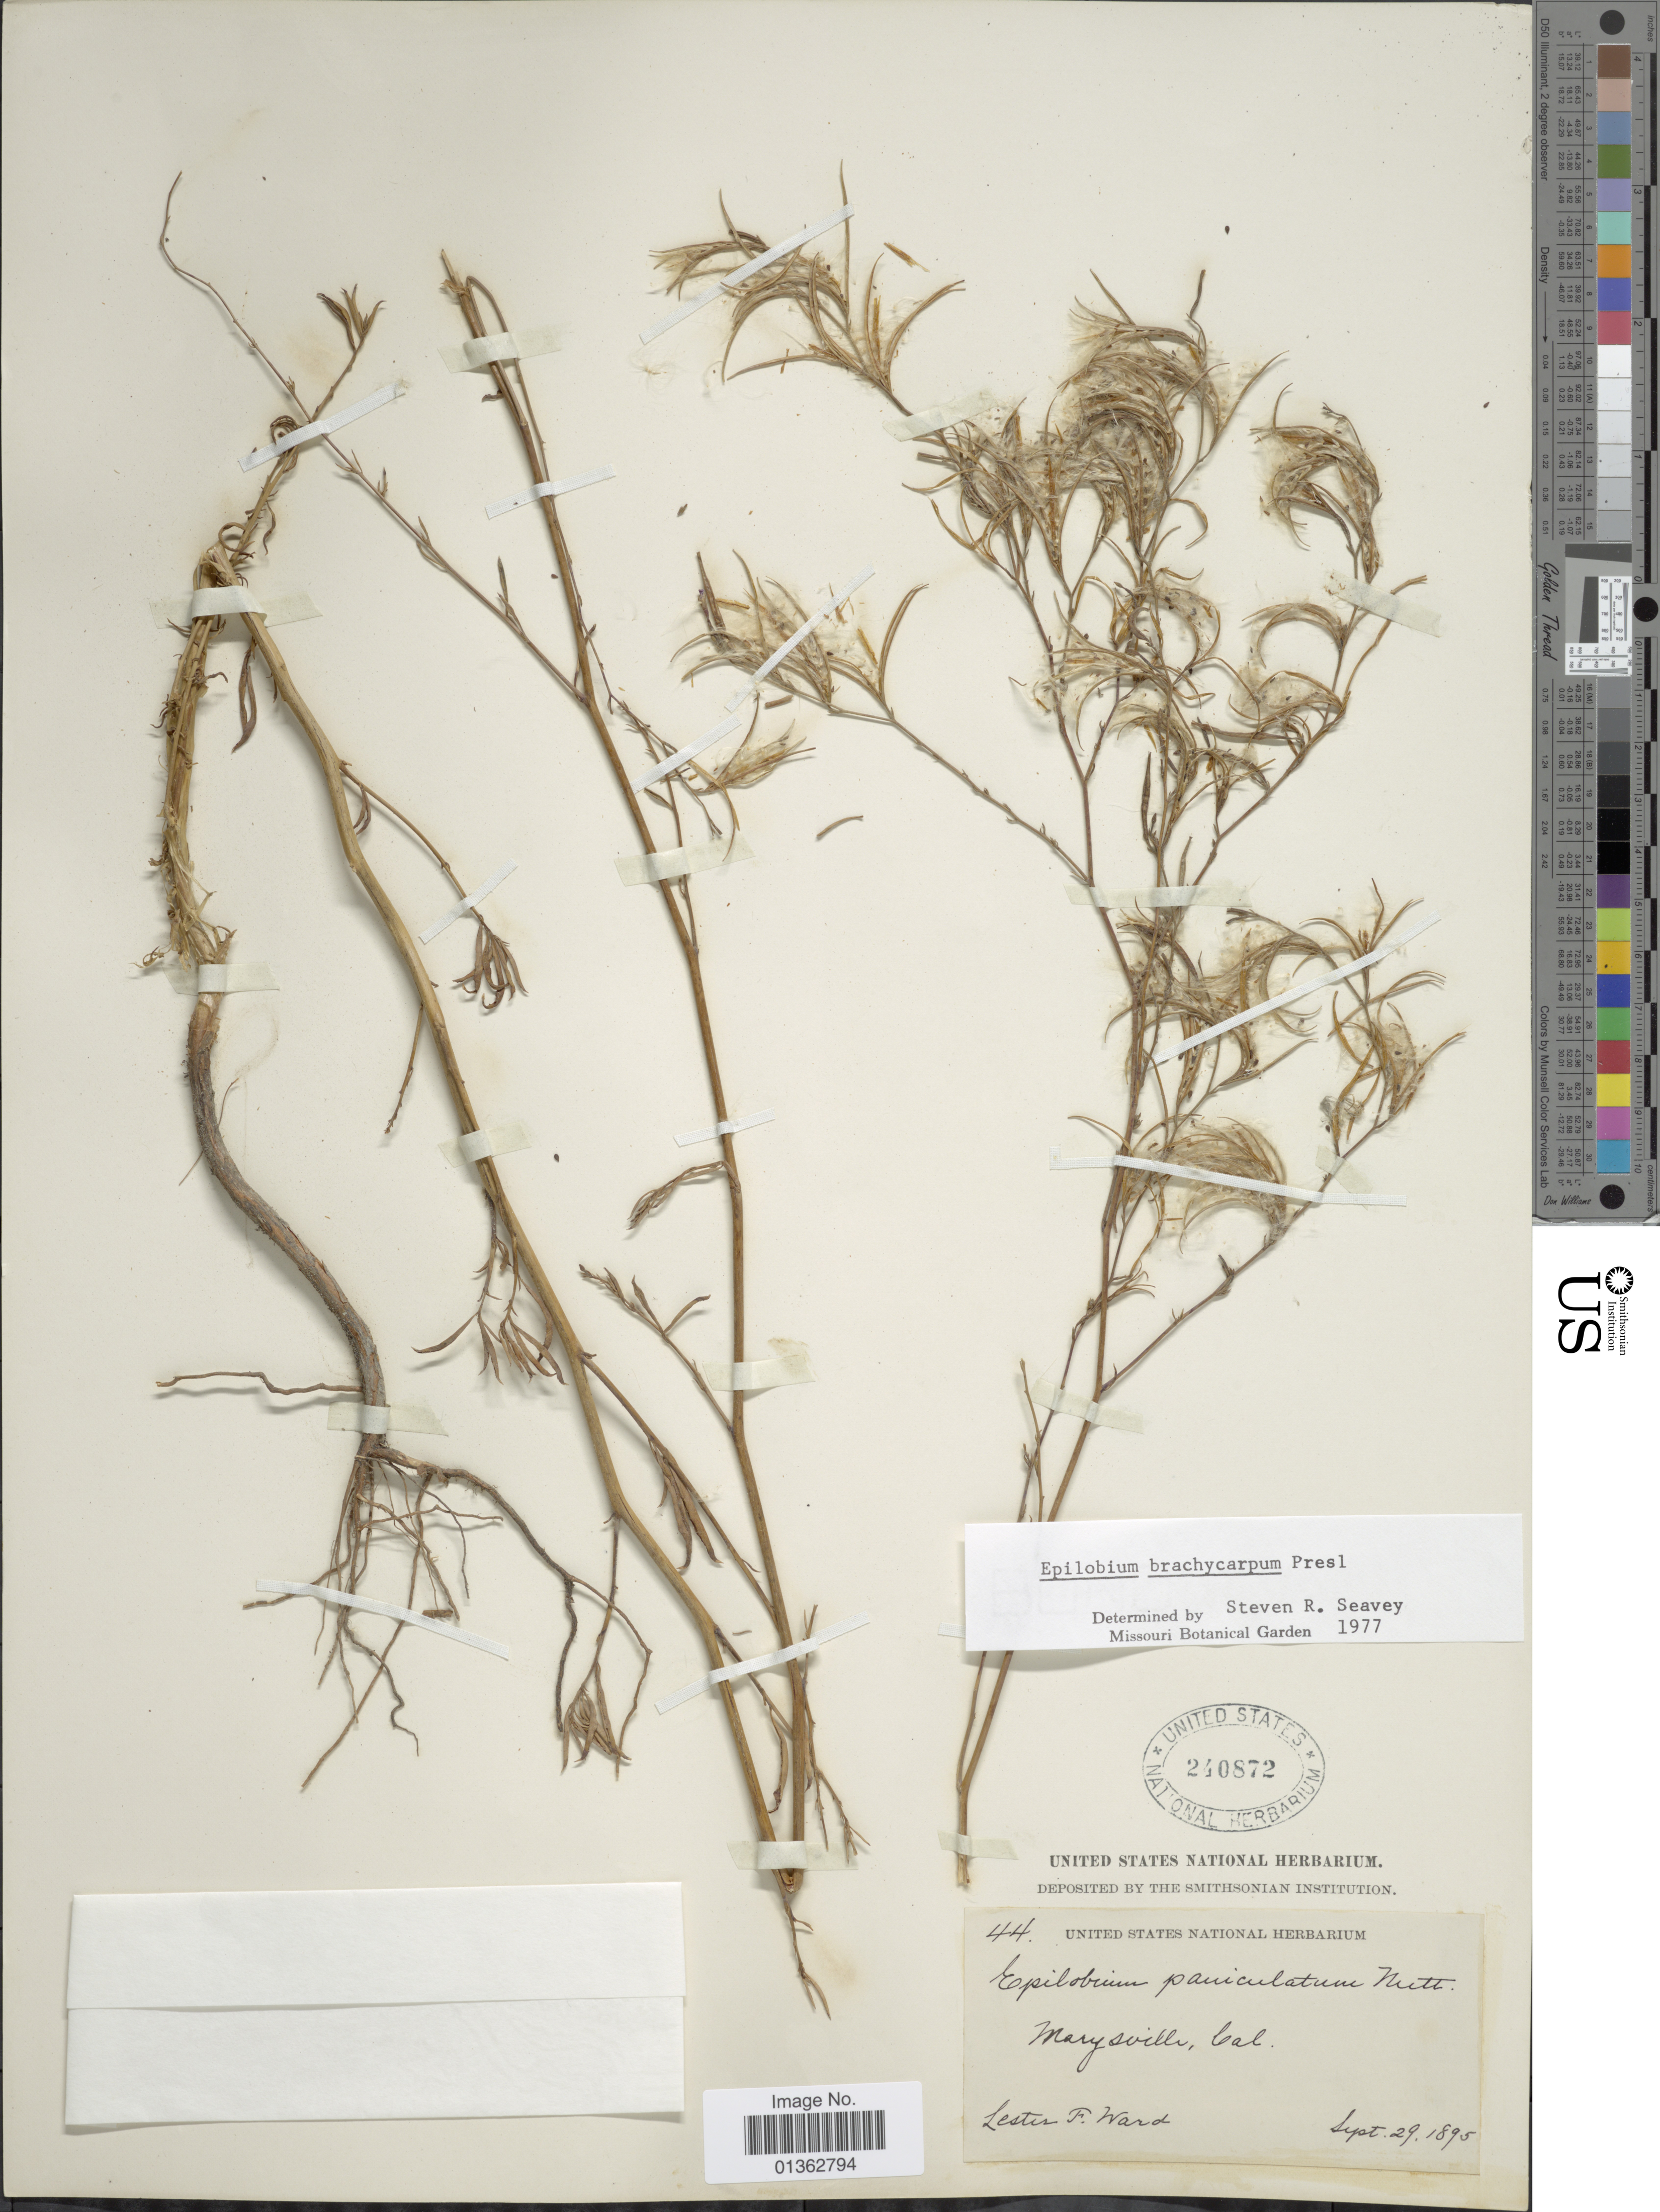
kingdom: Plantae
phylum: Tracheophyta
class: Magnoliopsida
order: Myrtales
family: Onagraceae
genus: Epilobium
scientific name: Epilobium brachycarpum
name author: C. Presl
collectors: L. F. Ward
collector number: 44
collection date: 1895-09-29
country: United States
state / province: California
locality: Marysville.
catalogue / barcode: US 240872